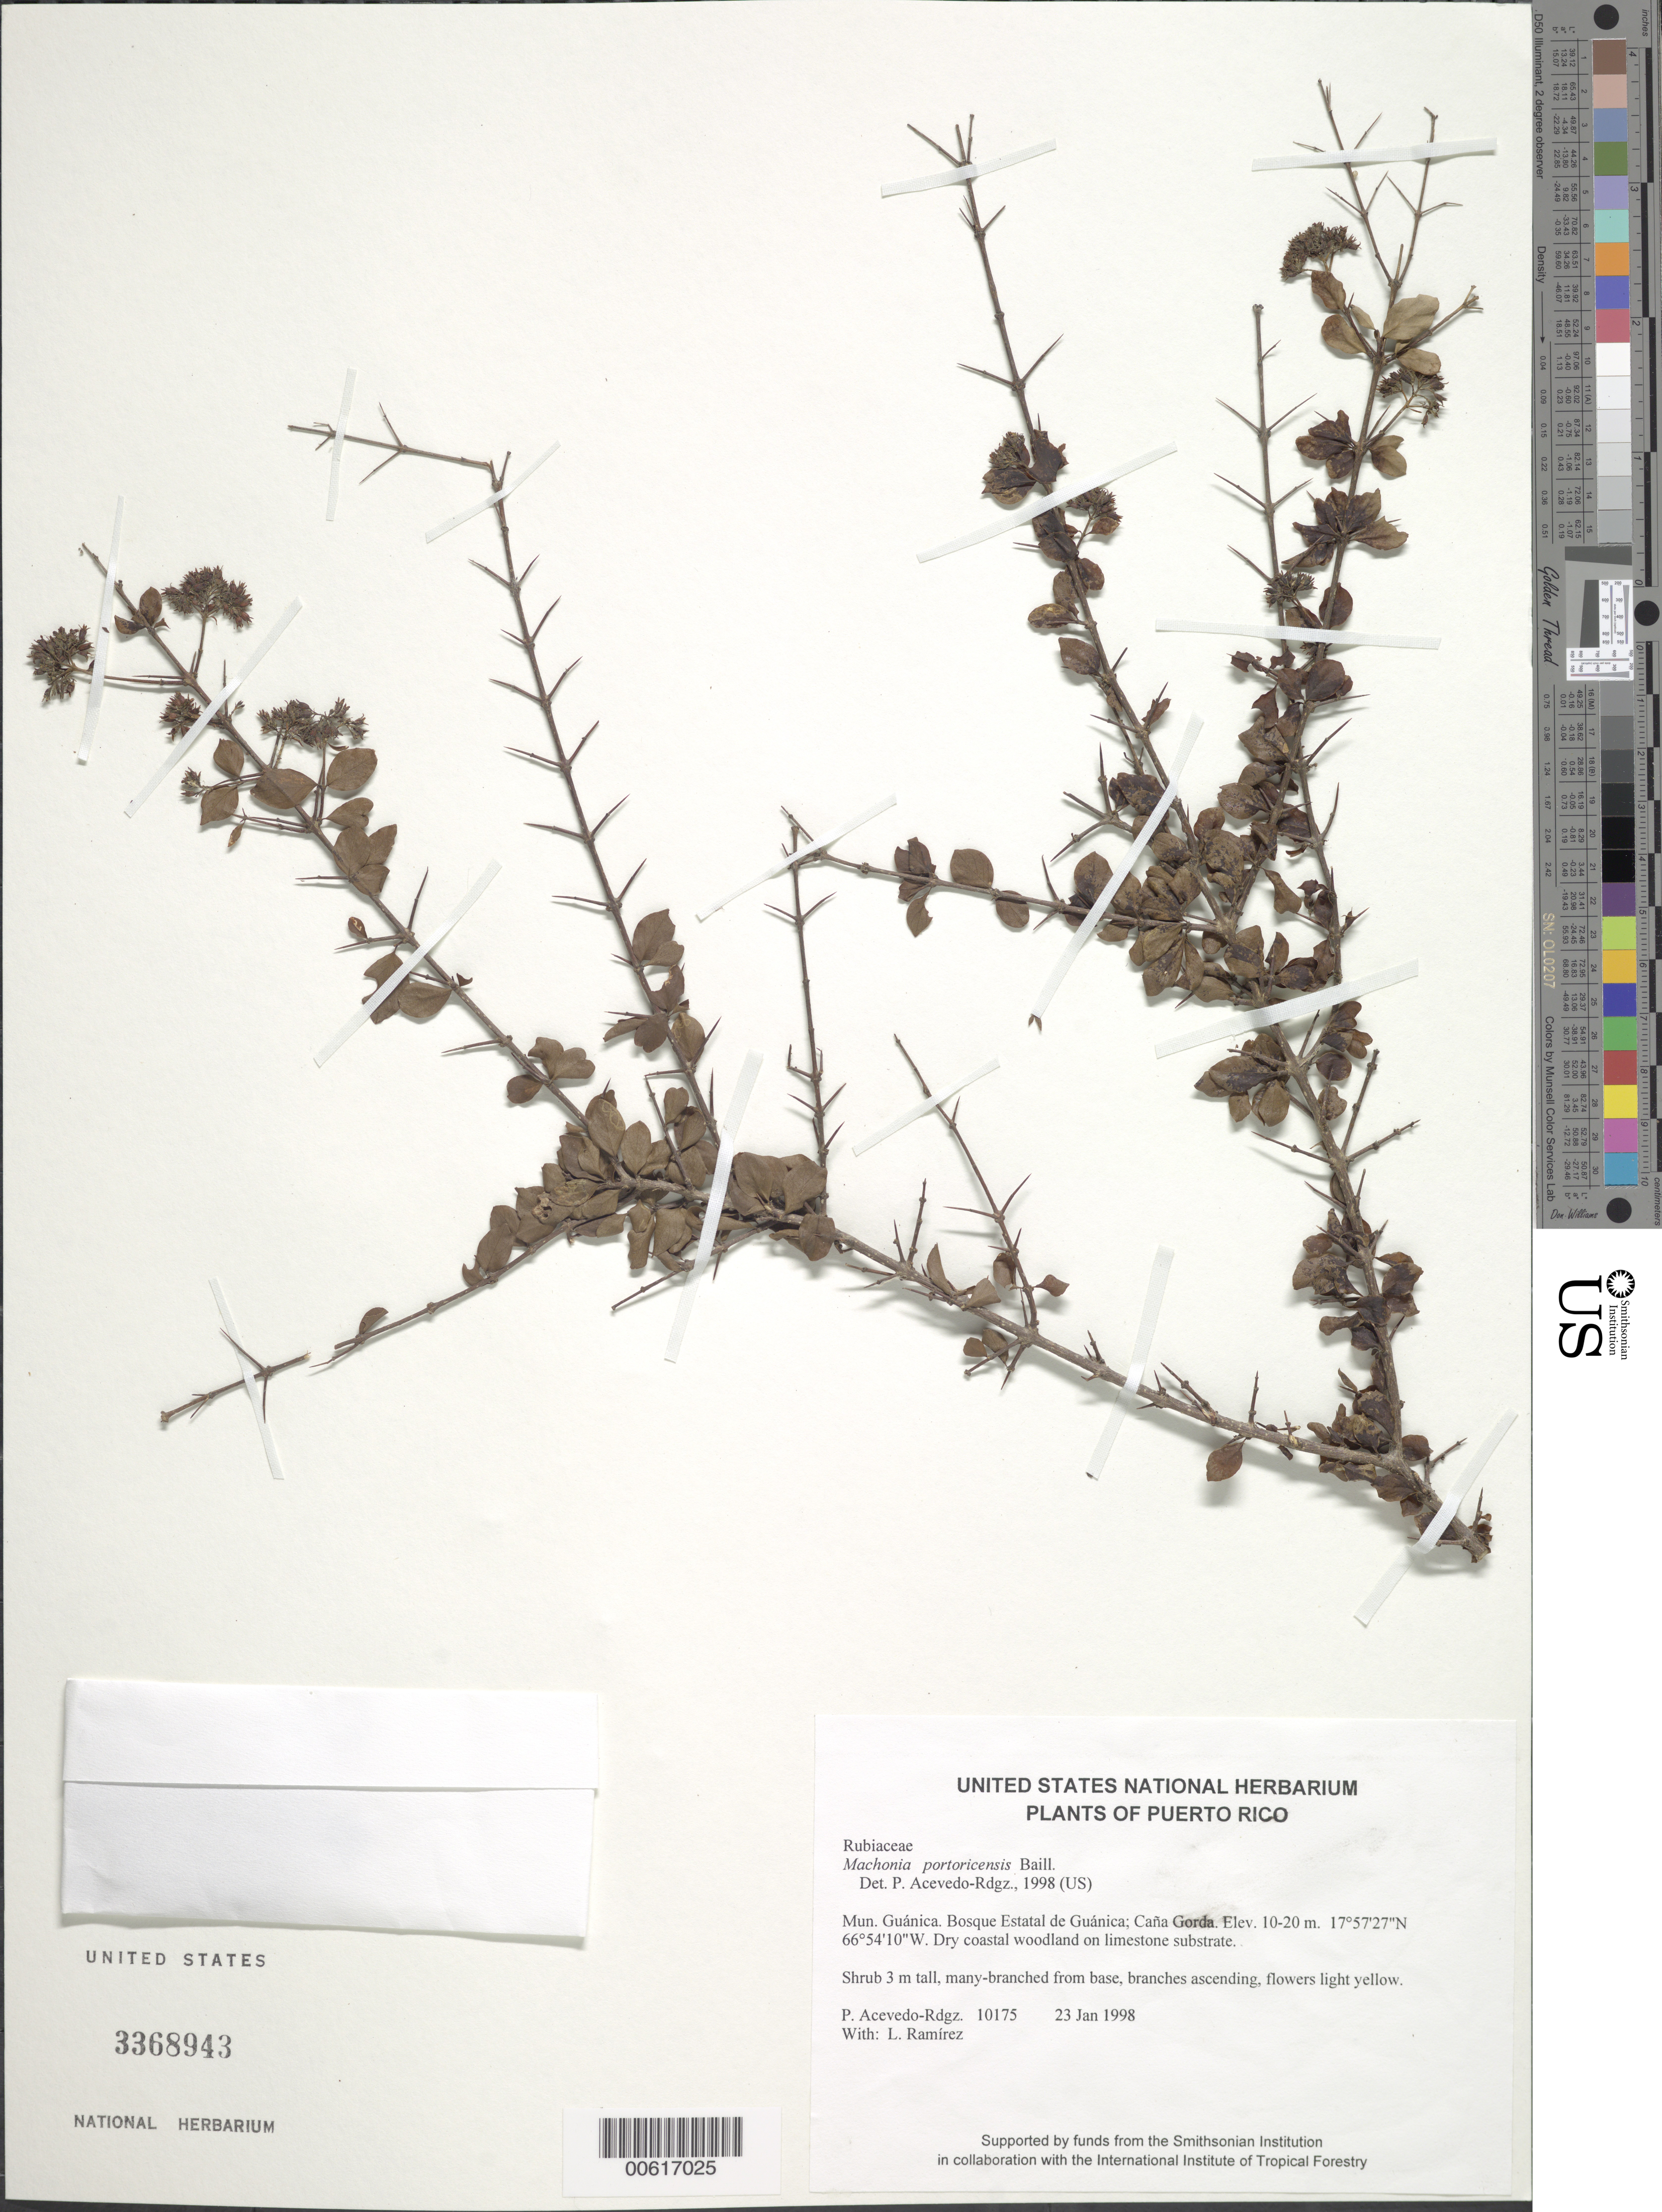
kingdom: Plantae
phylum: Tracheophyta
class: Magnoliopsida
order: Gentianales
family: Rubiaceae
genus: Machaonia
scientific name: Machaonia portoricensis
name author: Baill.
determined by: Acevedo-Rodríguez, P., (BOT), Smithsonian Institution - National Museum of Natural History (UNITED STATES)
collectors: P. Acevedo-Rodr. & L. Ramirez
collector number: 10175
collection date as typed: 23 Jan 1998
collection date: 1998-01-23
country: Puerto Rico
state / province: Guánica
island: Puerto Rico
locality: Guánica; Guánica Forest Reserve; Caña Gorda; ca. 100 m from km 5.3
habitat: Dry coastal woodland on limestone substrate.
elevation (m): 10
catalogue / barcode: US 3368943